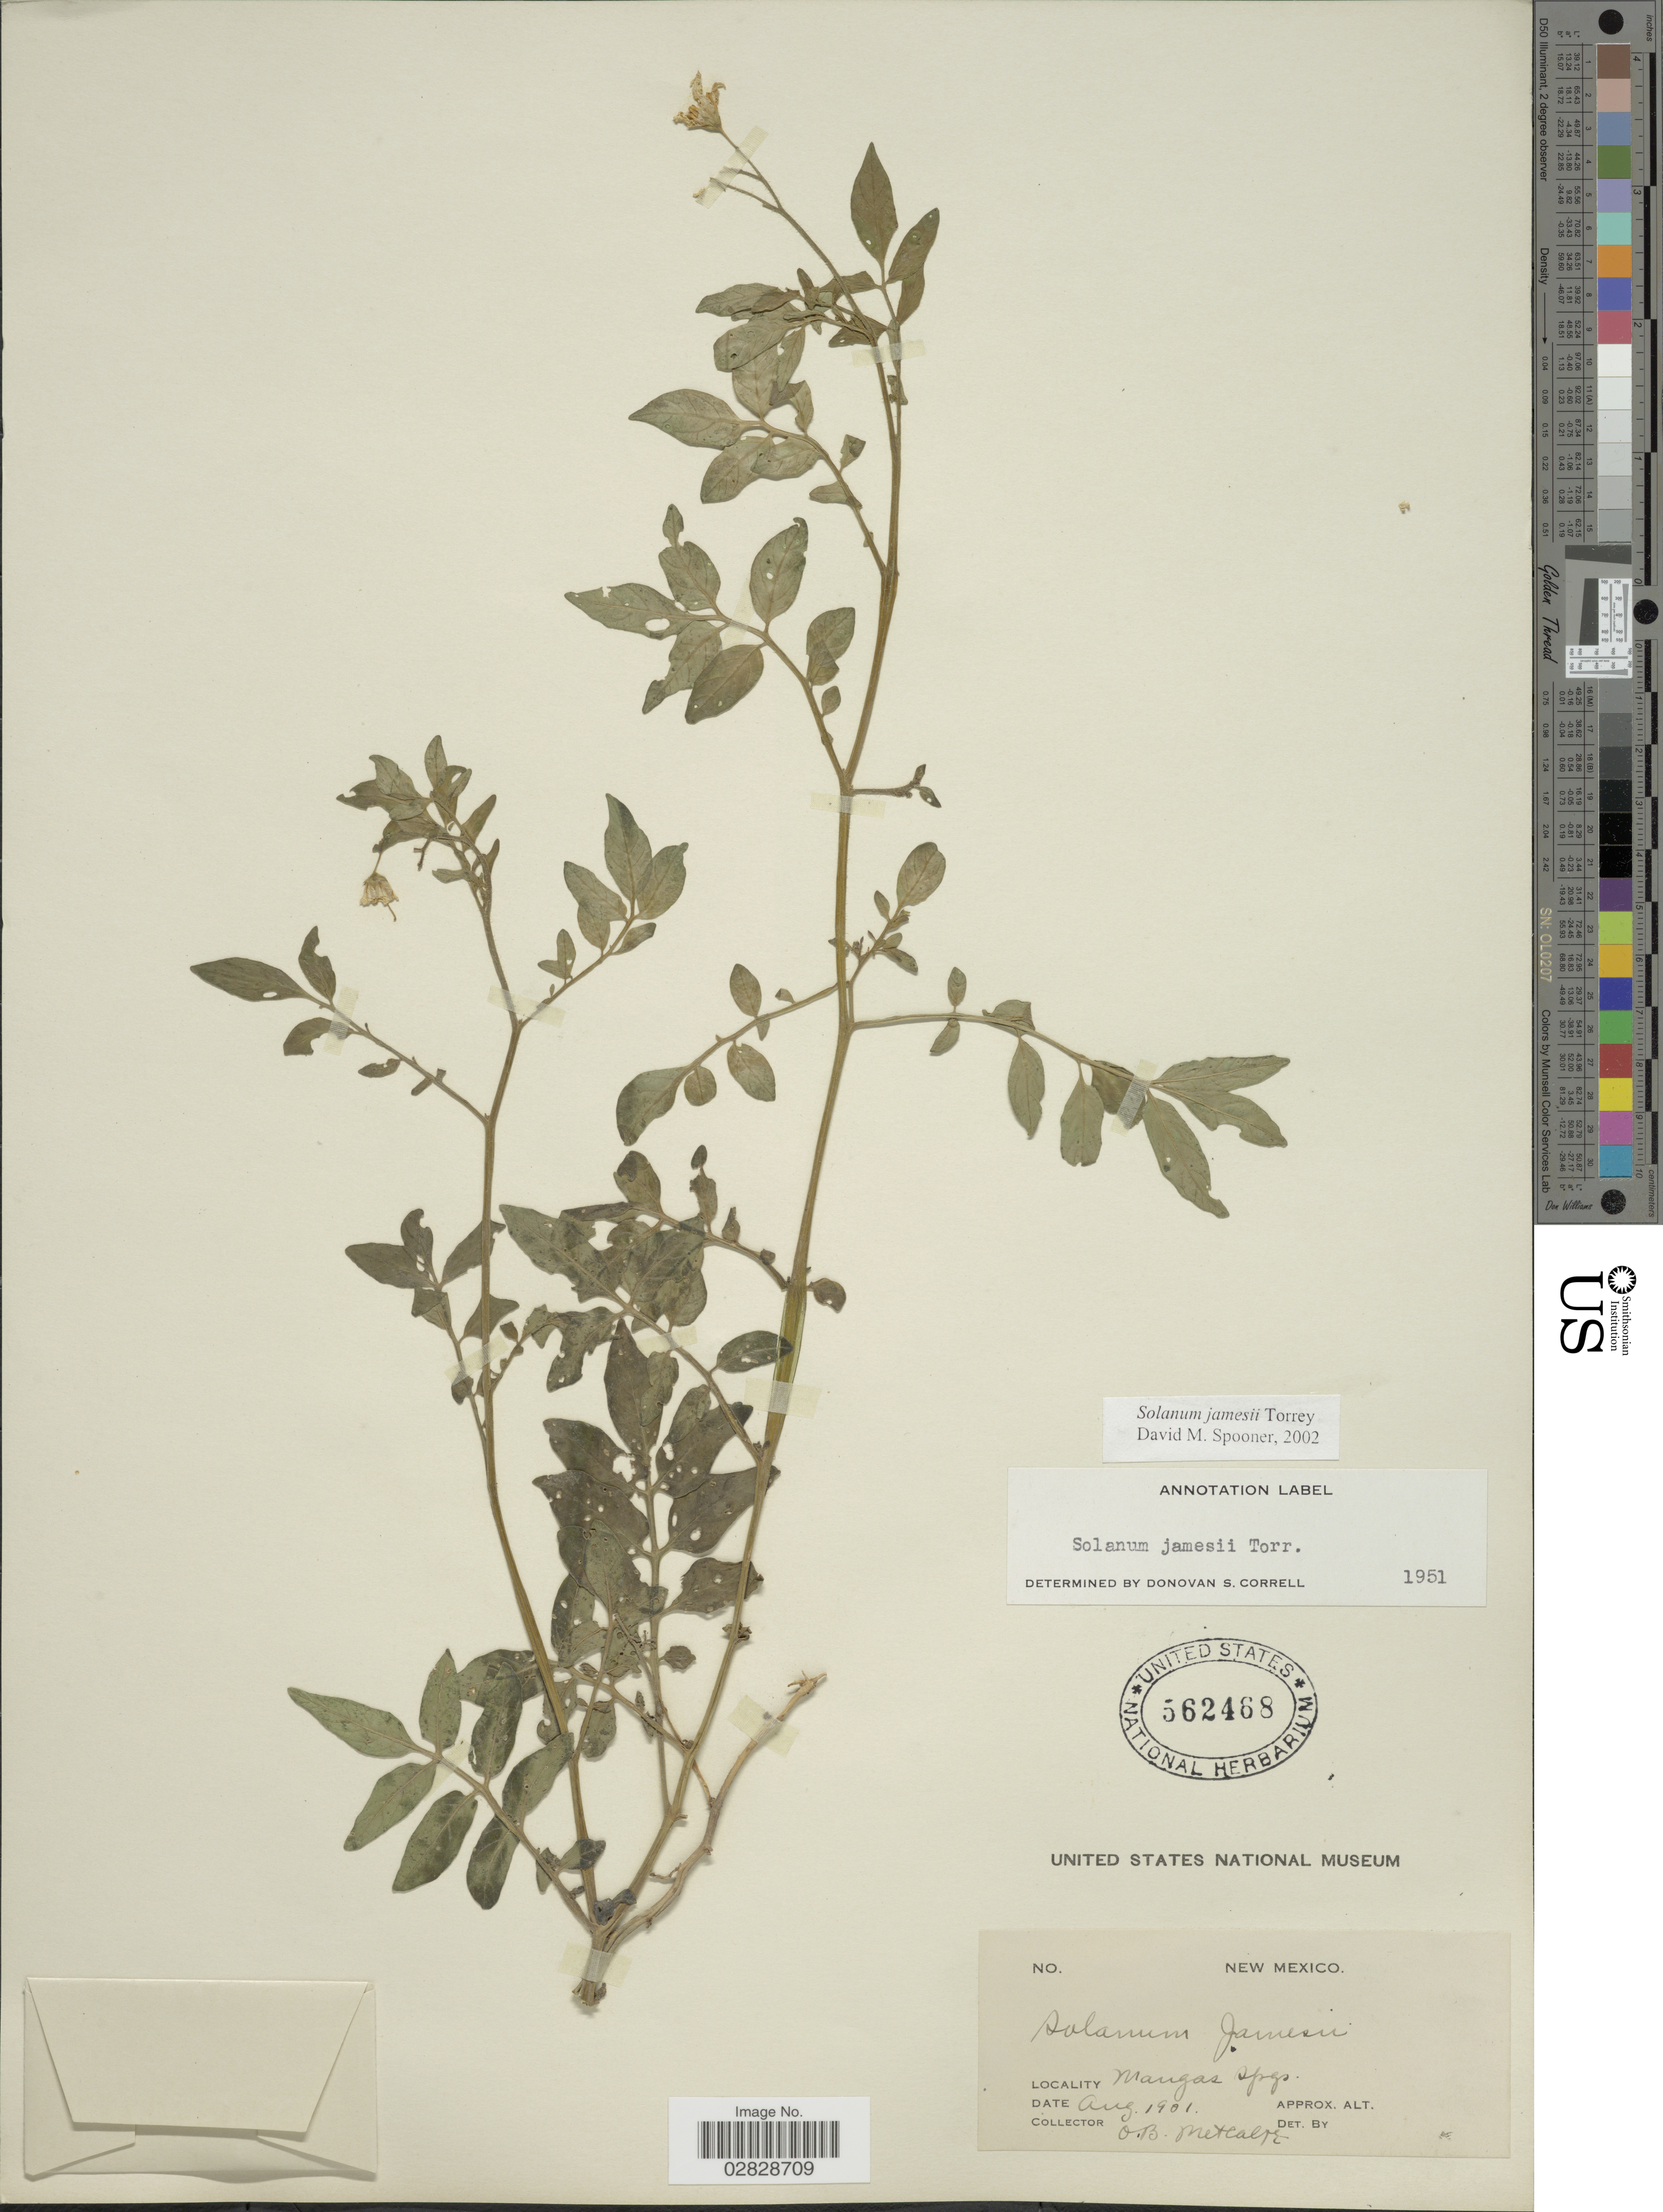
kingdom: Plantae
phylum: Tracheophyta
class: Magnoliopsida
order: Solanales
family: Solanaceae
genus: Solanum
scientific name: Solanum jamesii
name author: Torr.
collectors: O. B. Metcalfe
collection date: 1901-08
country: United States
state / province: New Mexico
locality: Mangas spgs.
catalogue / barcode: US 562468